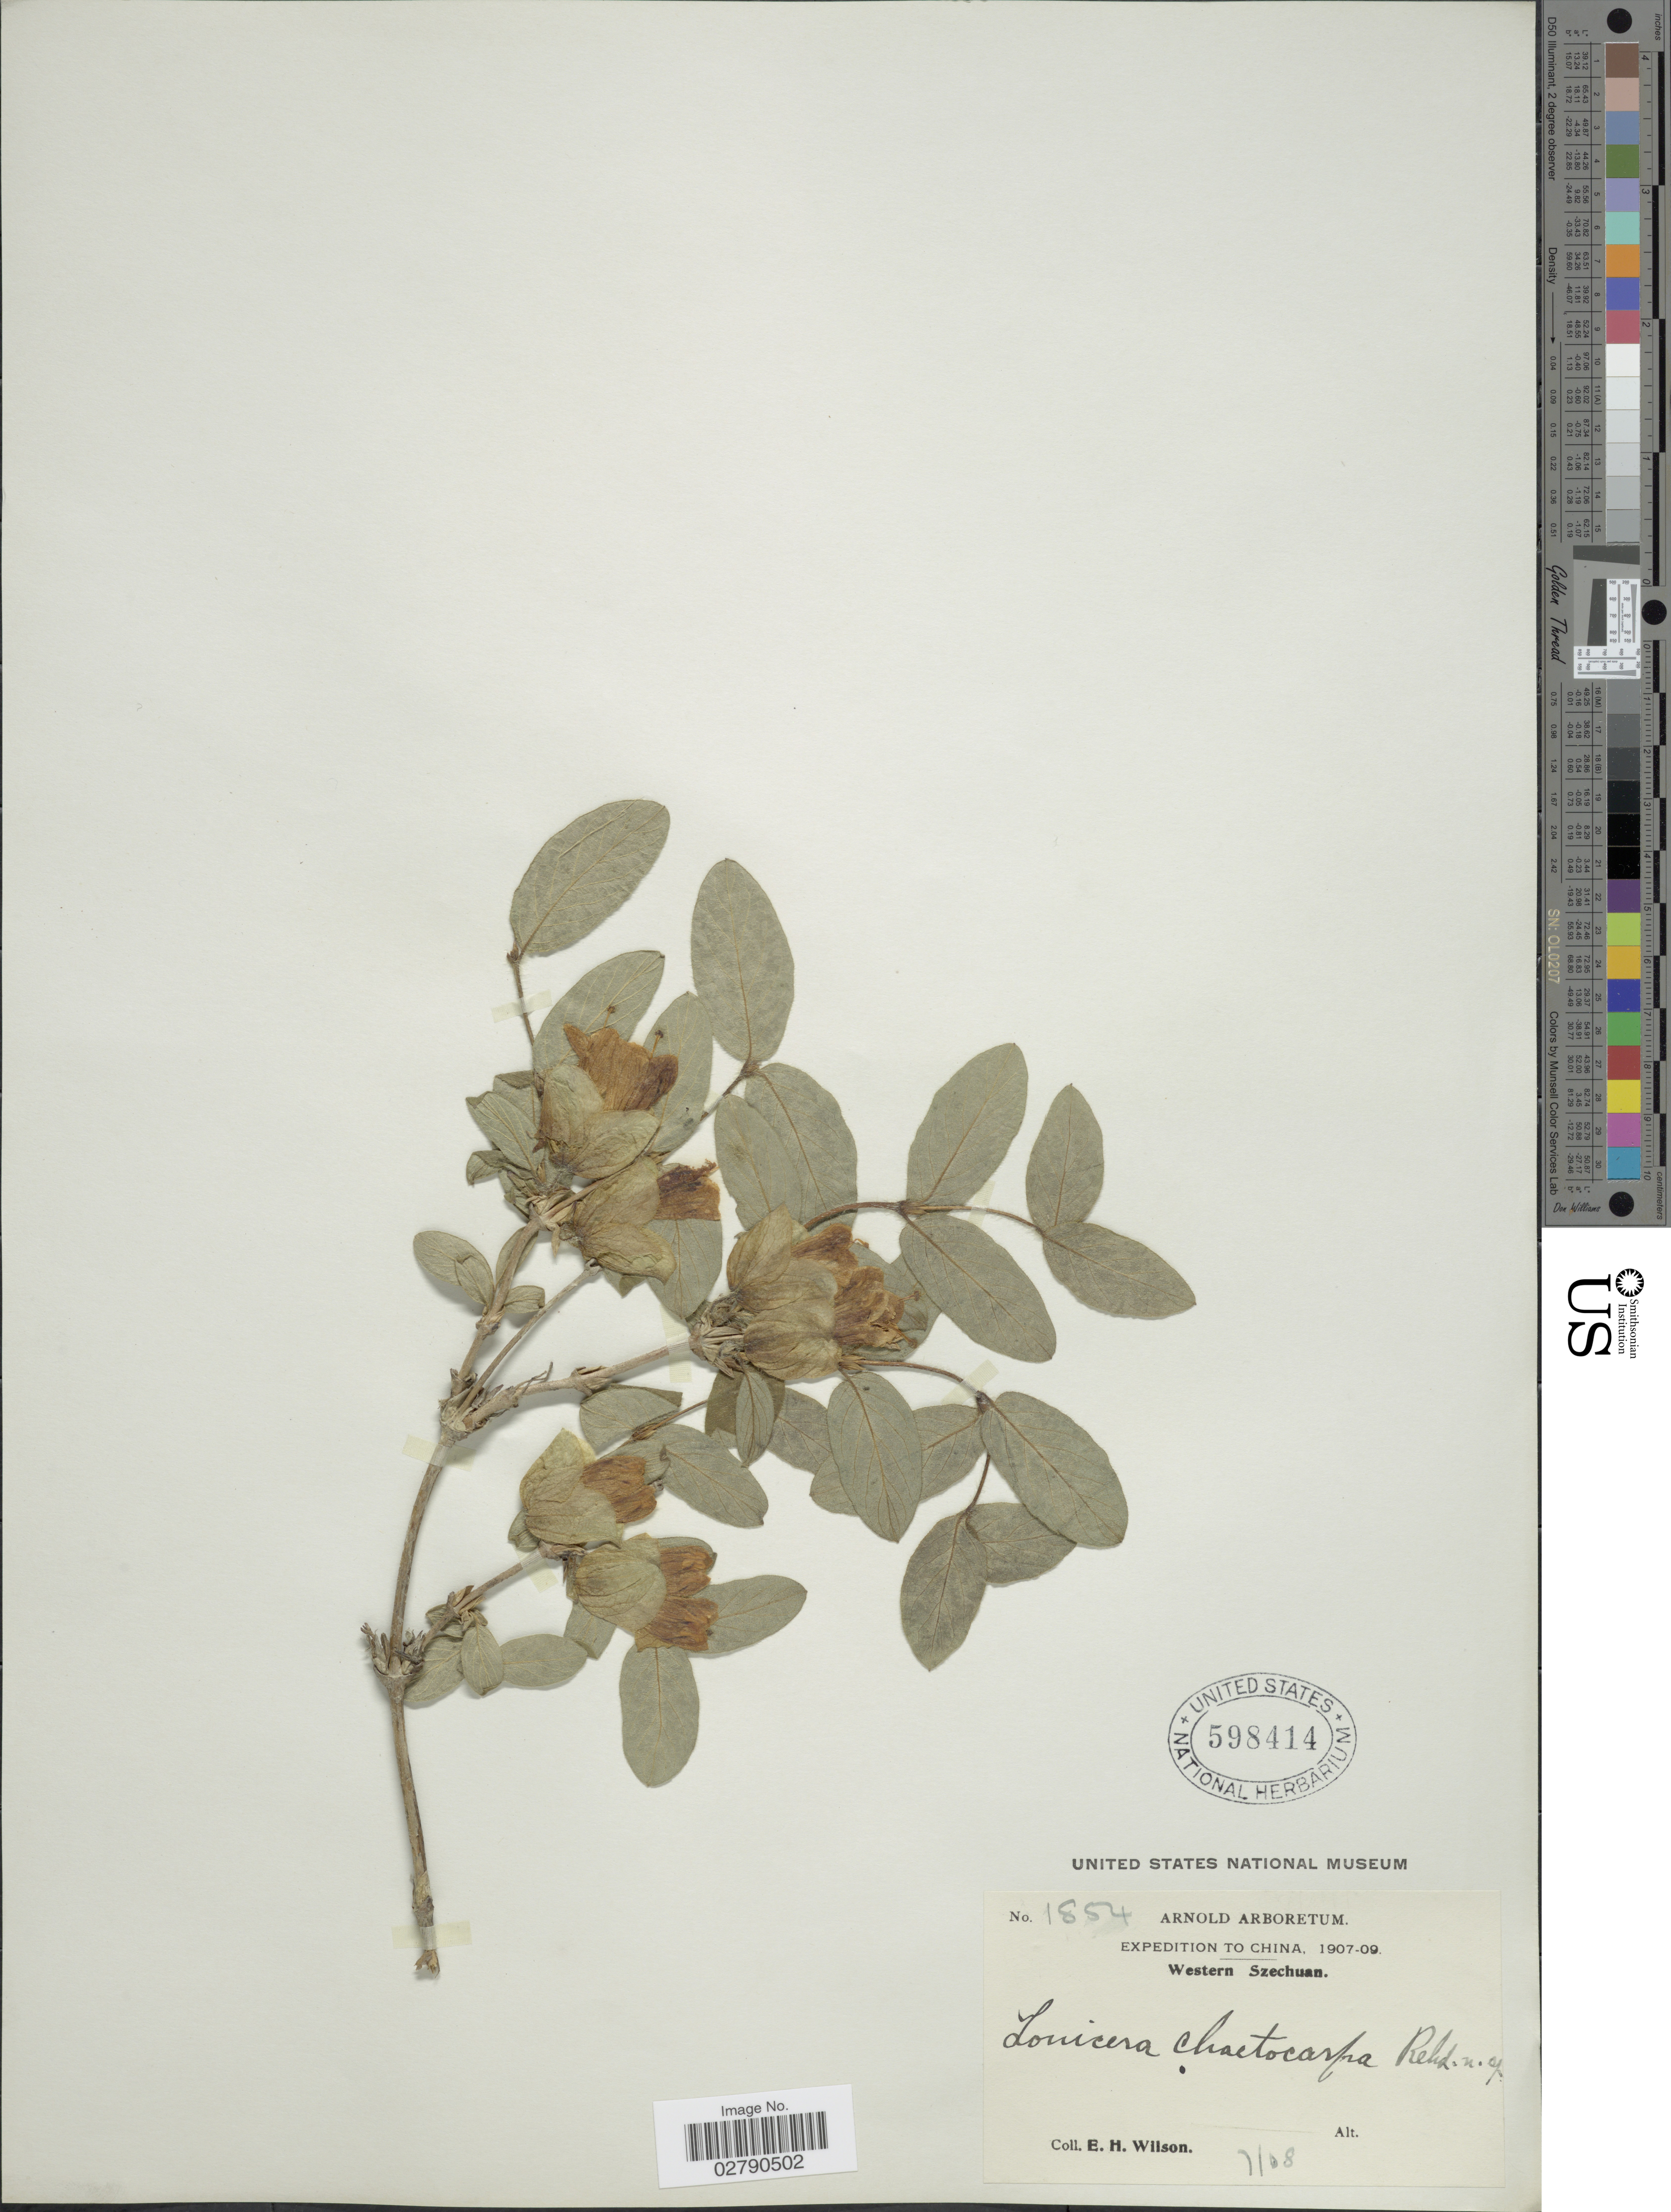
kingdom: Plantae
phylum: Tracheophyta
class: Magnoliopsida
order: Dipsacales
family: Caprifoliaceae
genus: Lonicera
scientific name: Lonicera chaetocarpa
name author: (Batalin ex Rehder) Rehder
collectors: E. Wilson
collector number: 1854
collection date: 1908-07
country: China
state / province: Sichuan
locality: Western Szechuan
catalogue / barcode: US 598414